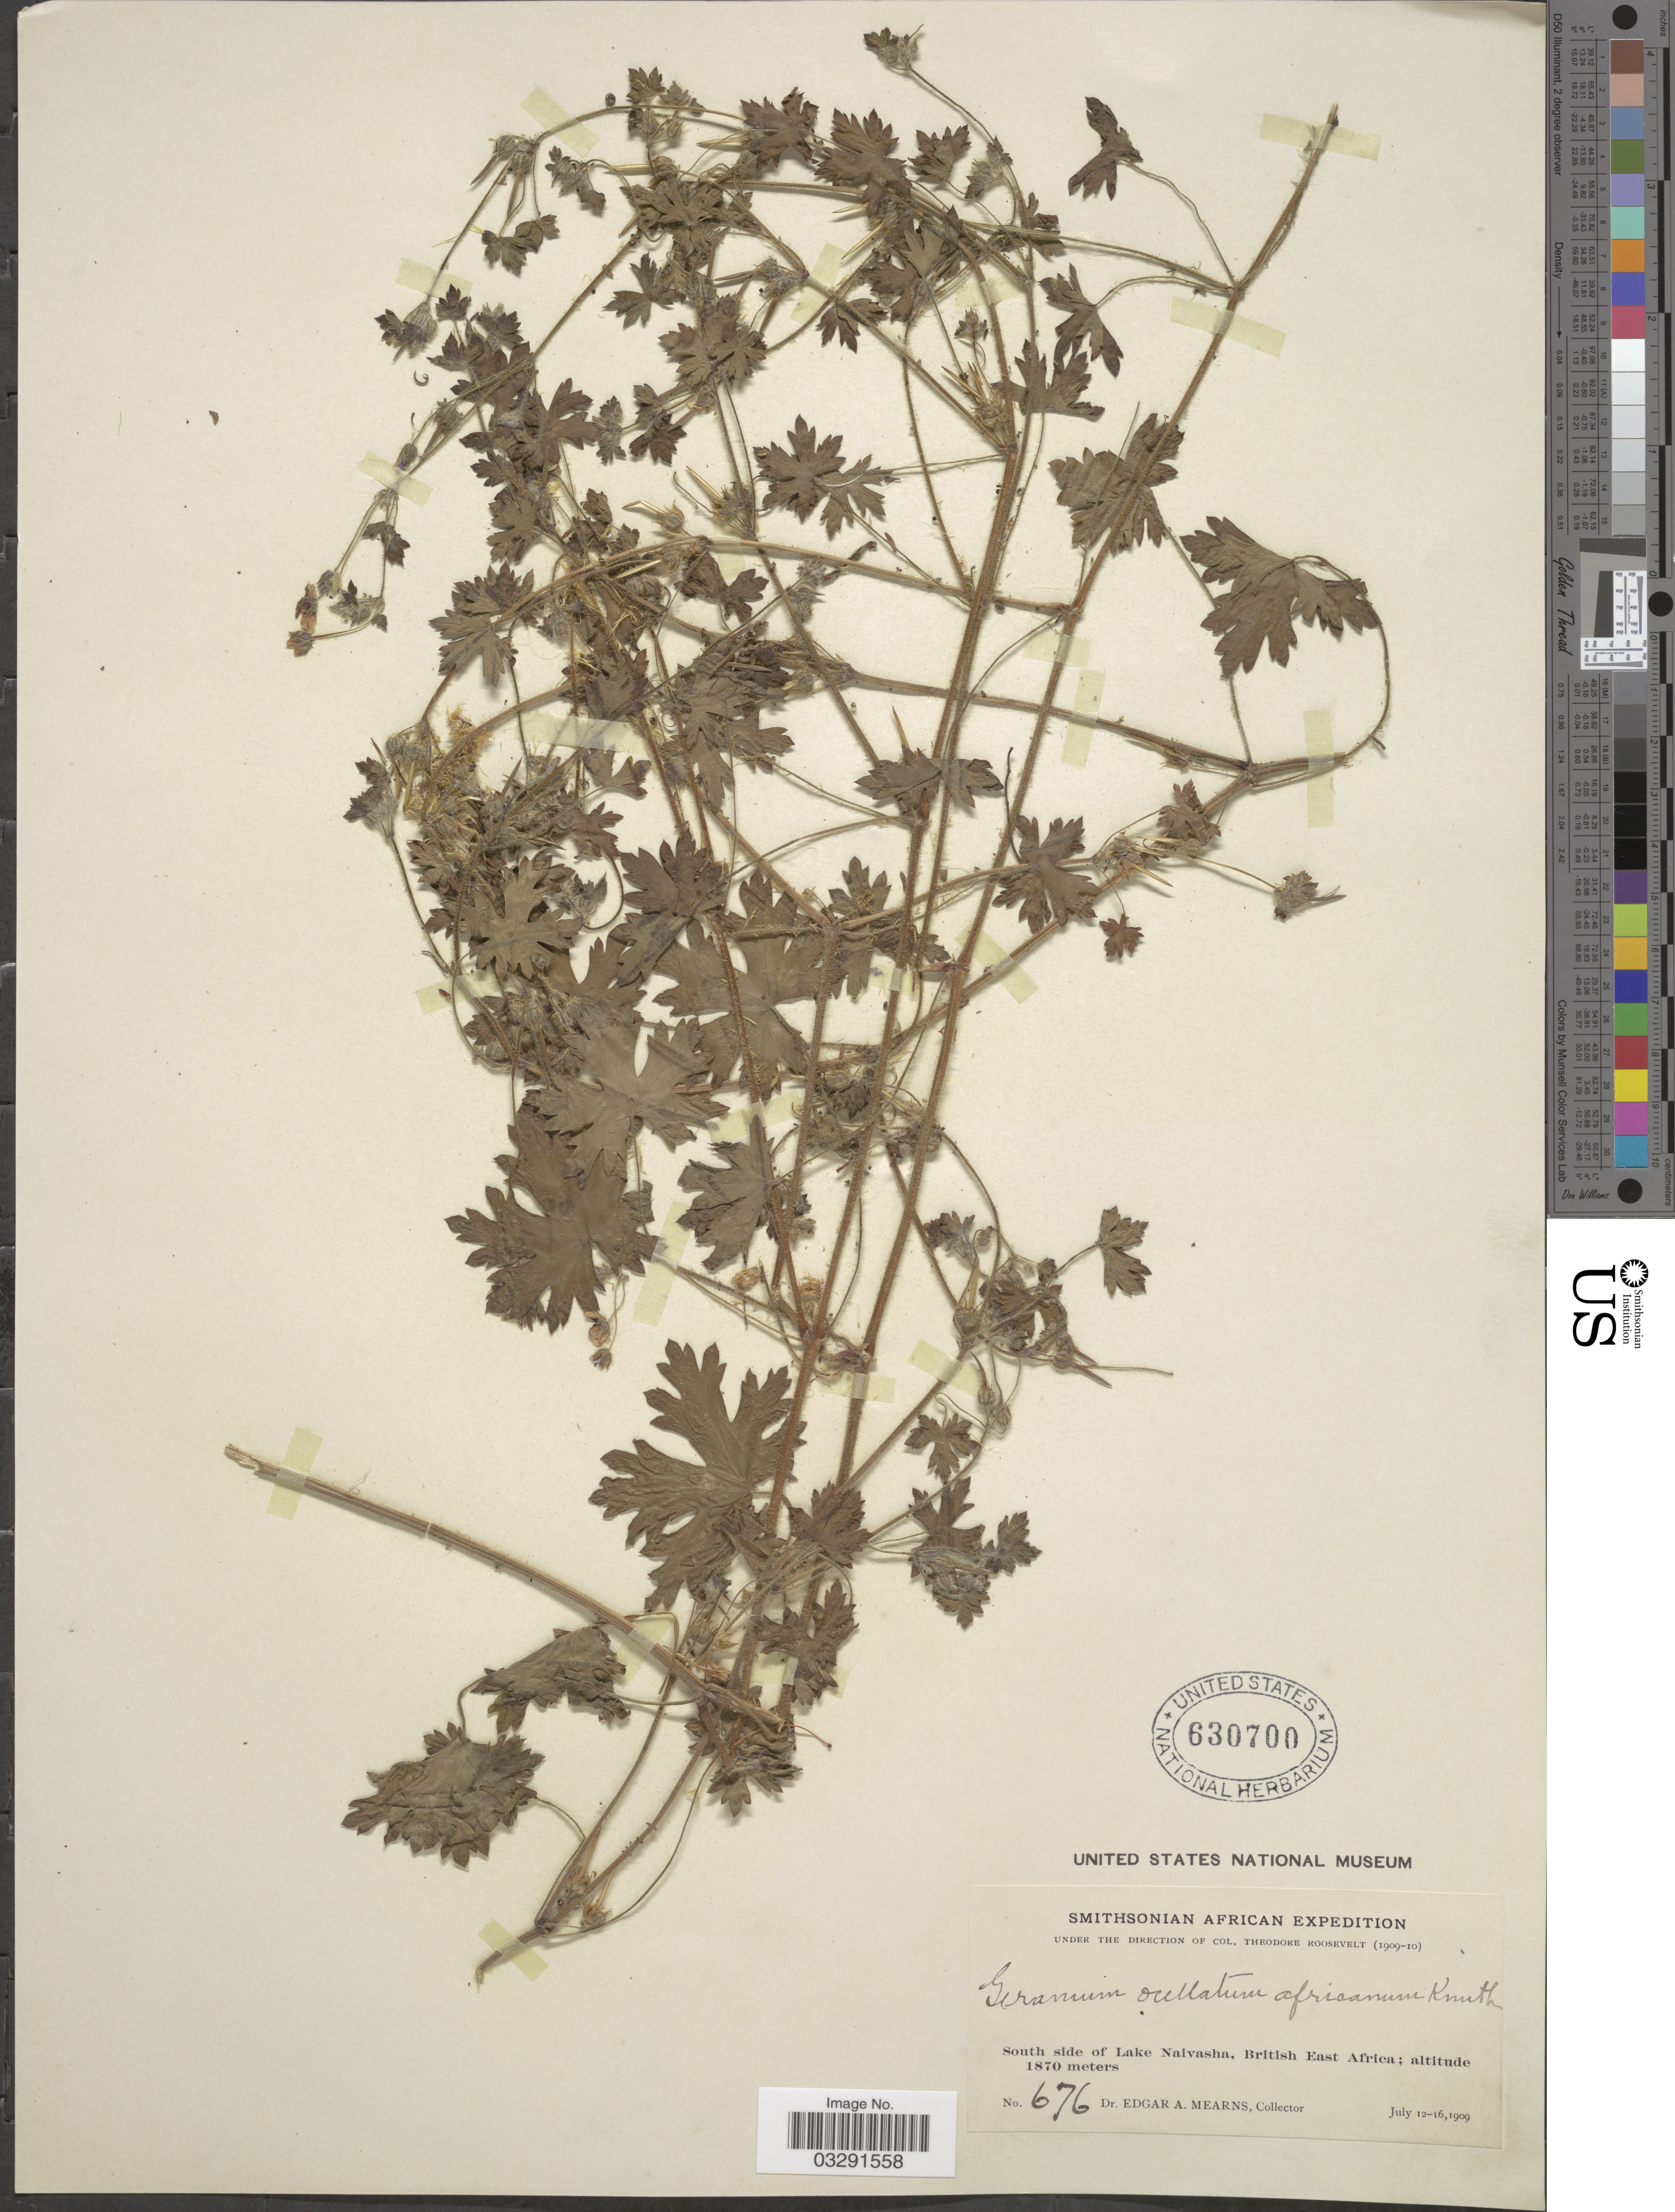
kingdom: Plantae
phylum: Tracheophyta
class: Magnoliopsida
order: Geraniales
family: Geraniaceae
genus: Geranium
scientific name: Geranium ocellatum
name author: Cambess.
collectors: E. A. Mearns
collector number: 676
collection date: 1909-07-12/1909-07-16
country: Kenya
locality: South side of Lake Naivasha, British East Africa.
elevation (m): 1870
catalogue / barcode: US 630700